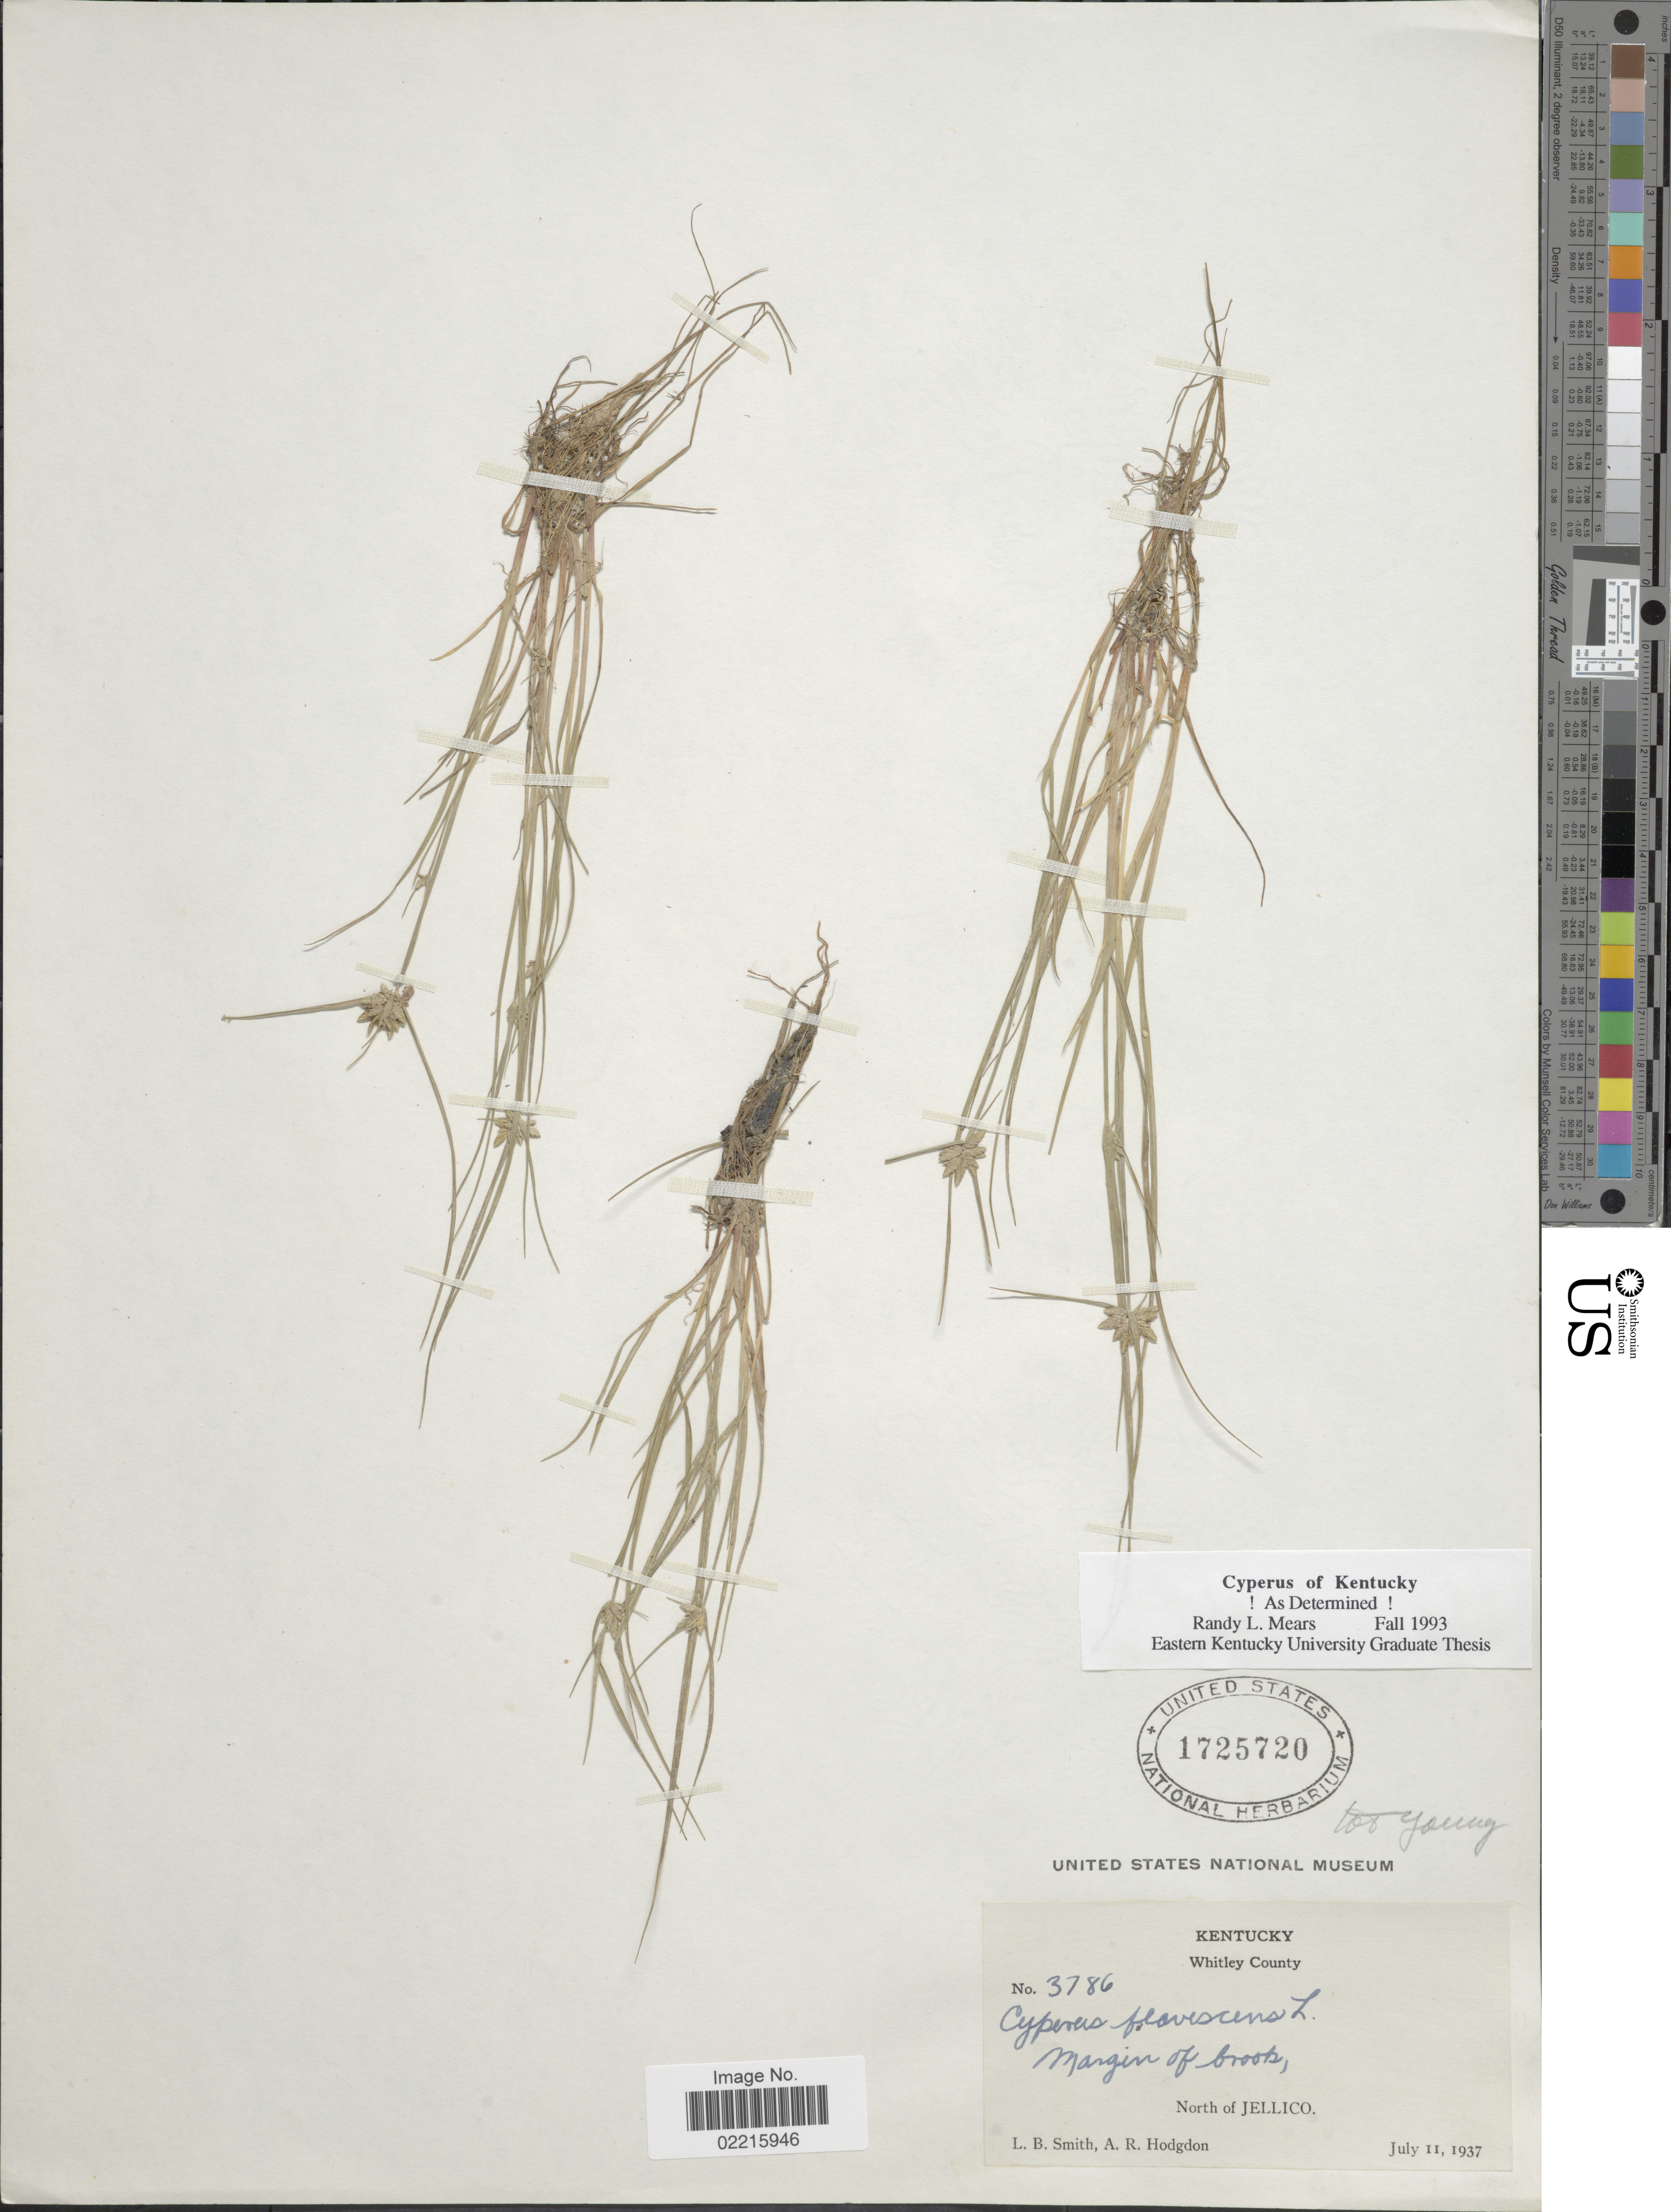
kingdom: Plantae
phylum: Tracheophyta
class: Liliopsida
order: Poales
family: Cyperaceae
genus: Cyperus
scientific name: Cyperus flavescens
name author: L.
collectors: L. Smith & A. R. Hodgdon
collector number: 3786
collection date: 1937-07-11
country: United States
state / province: Kentucky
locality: Whitley County. Margin of brook, North of Jellico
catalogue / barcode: US 1725720